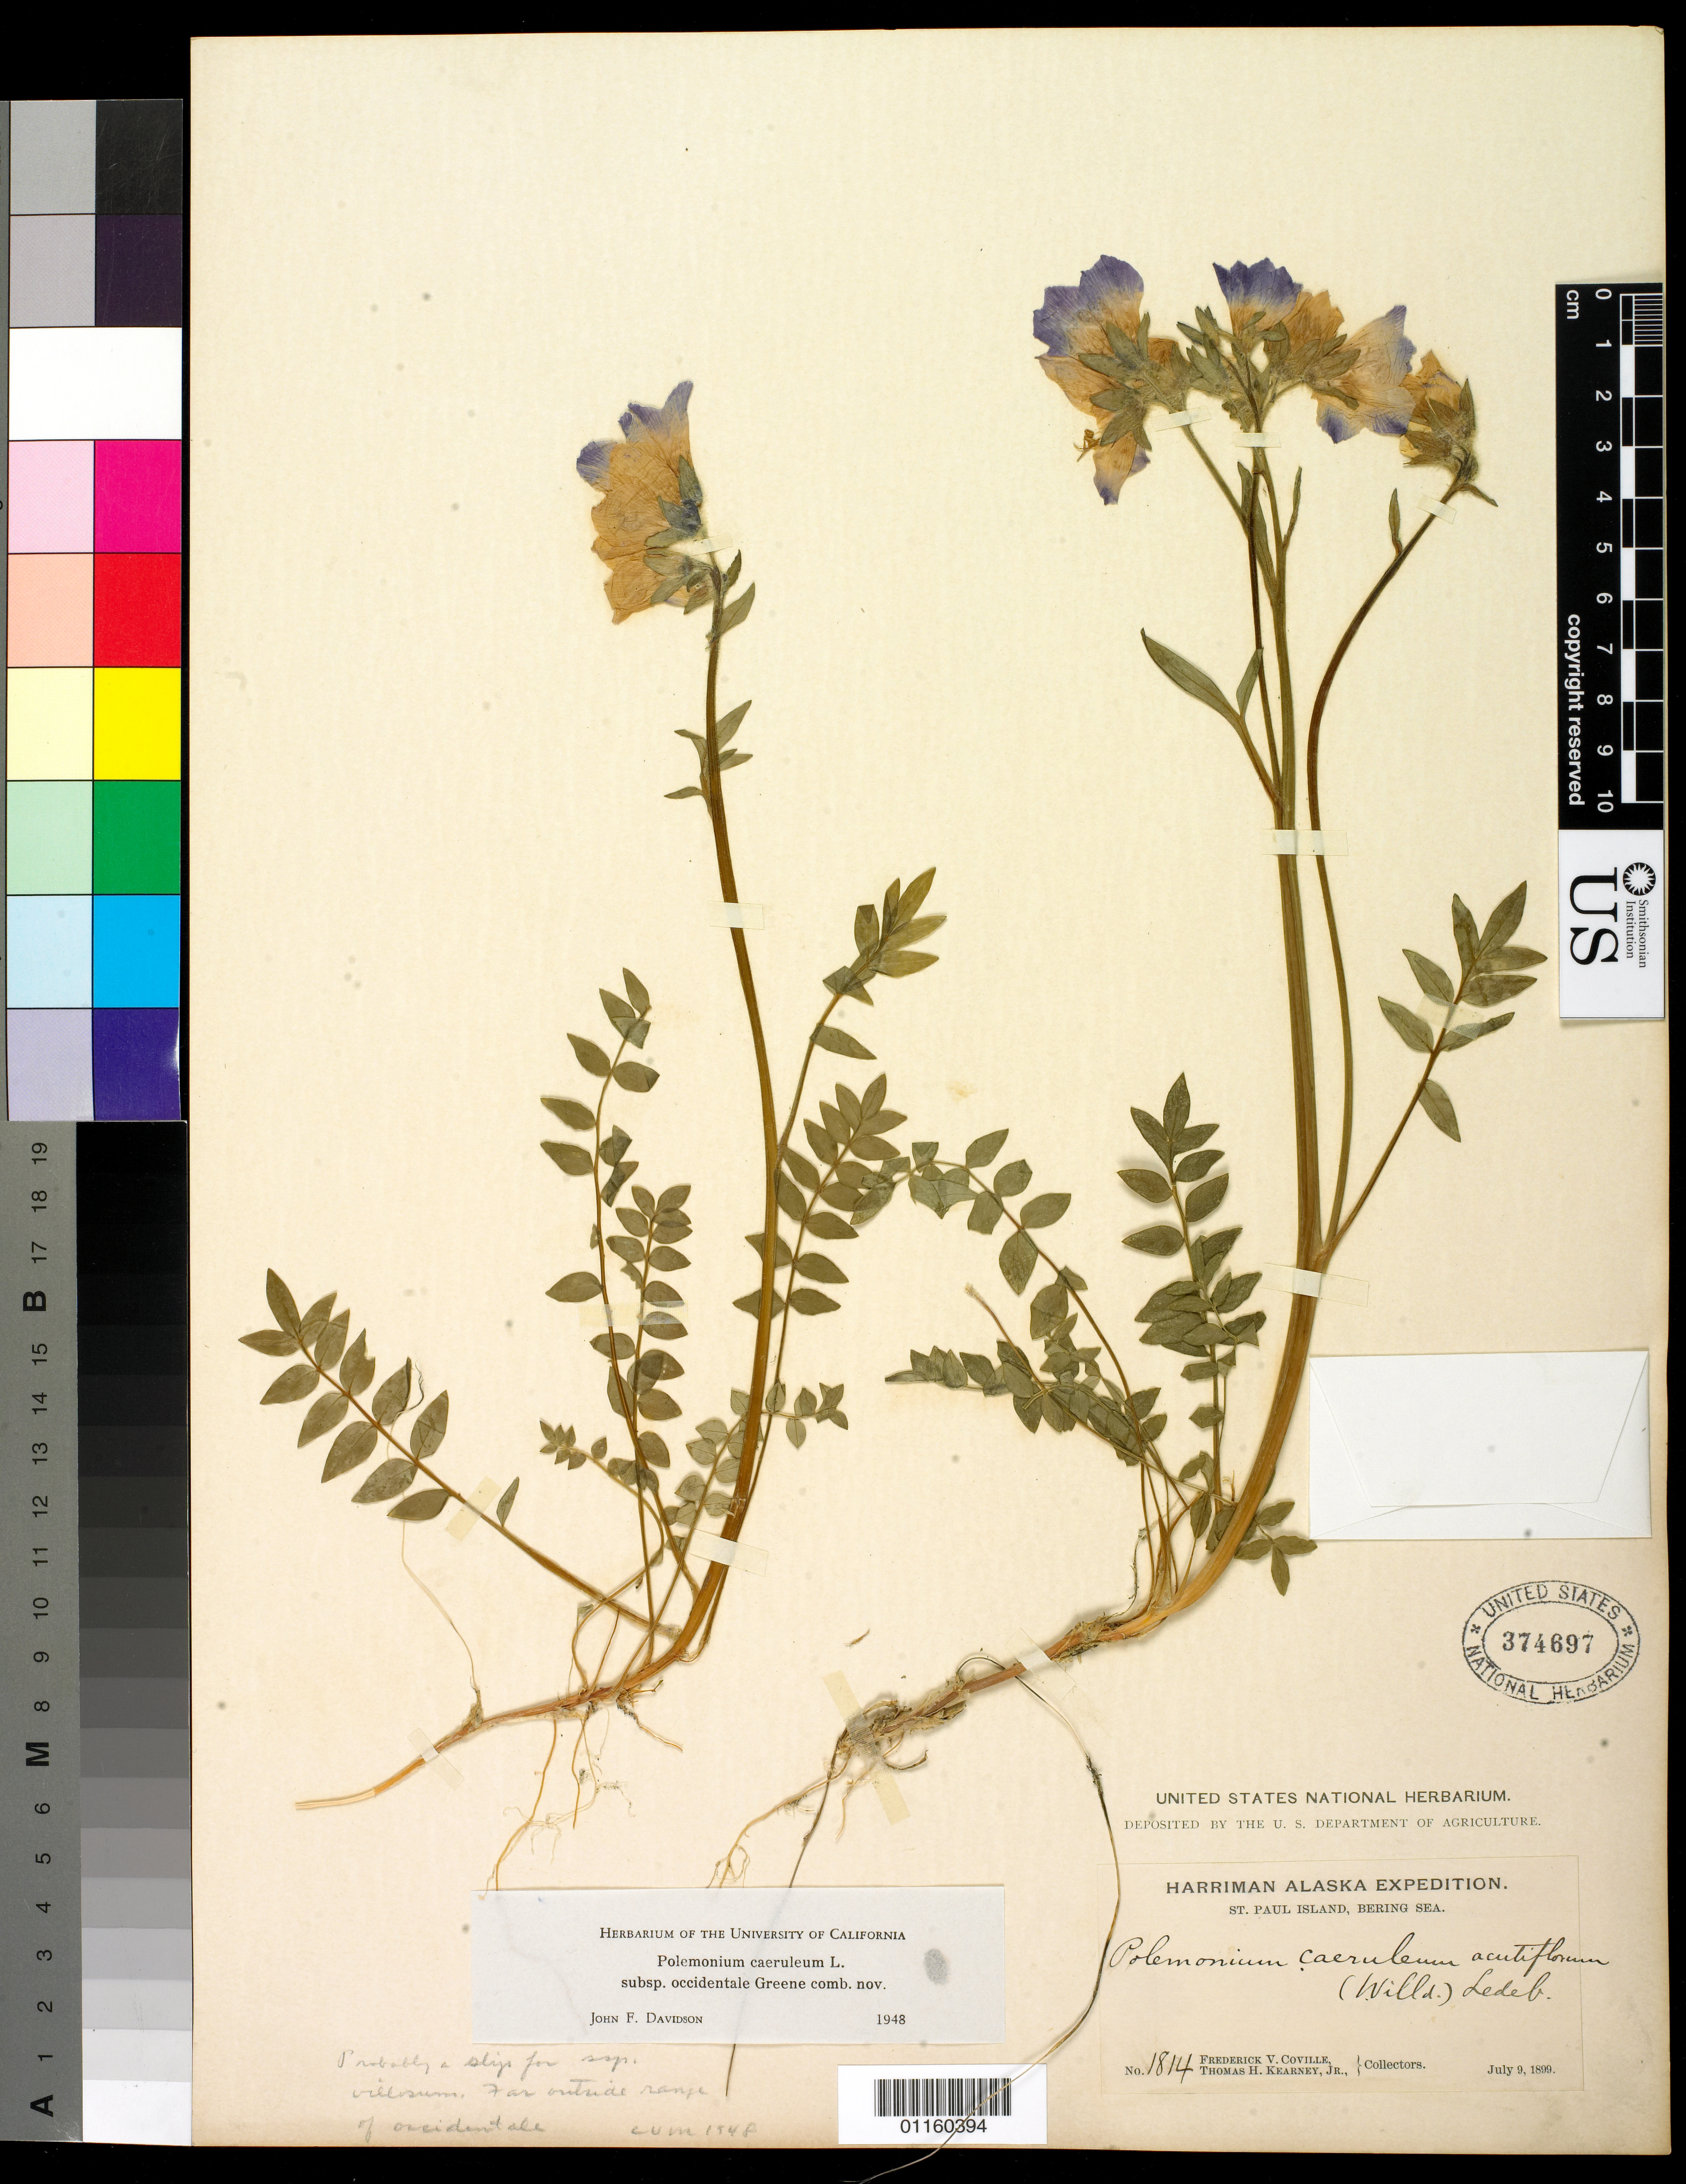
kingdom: Plantae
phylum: Tracheophyta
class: Magnoliopsida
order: Ericales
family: Polemoniaceae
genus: Polemonium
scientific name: Polemonium caeruleum subsp. occidentale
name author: (Greene) J.F. Davidson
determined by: Davidson, J. F.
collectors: F. V. Coville & T. H. Kearney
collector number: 1814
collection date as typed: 9 Jul 1899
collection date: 1899-07-09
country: United States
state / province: Alaska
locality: St. Paul Island, Bering Sea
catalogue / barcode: US 374697